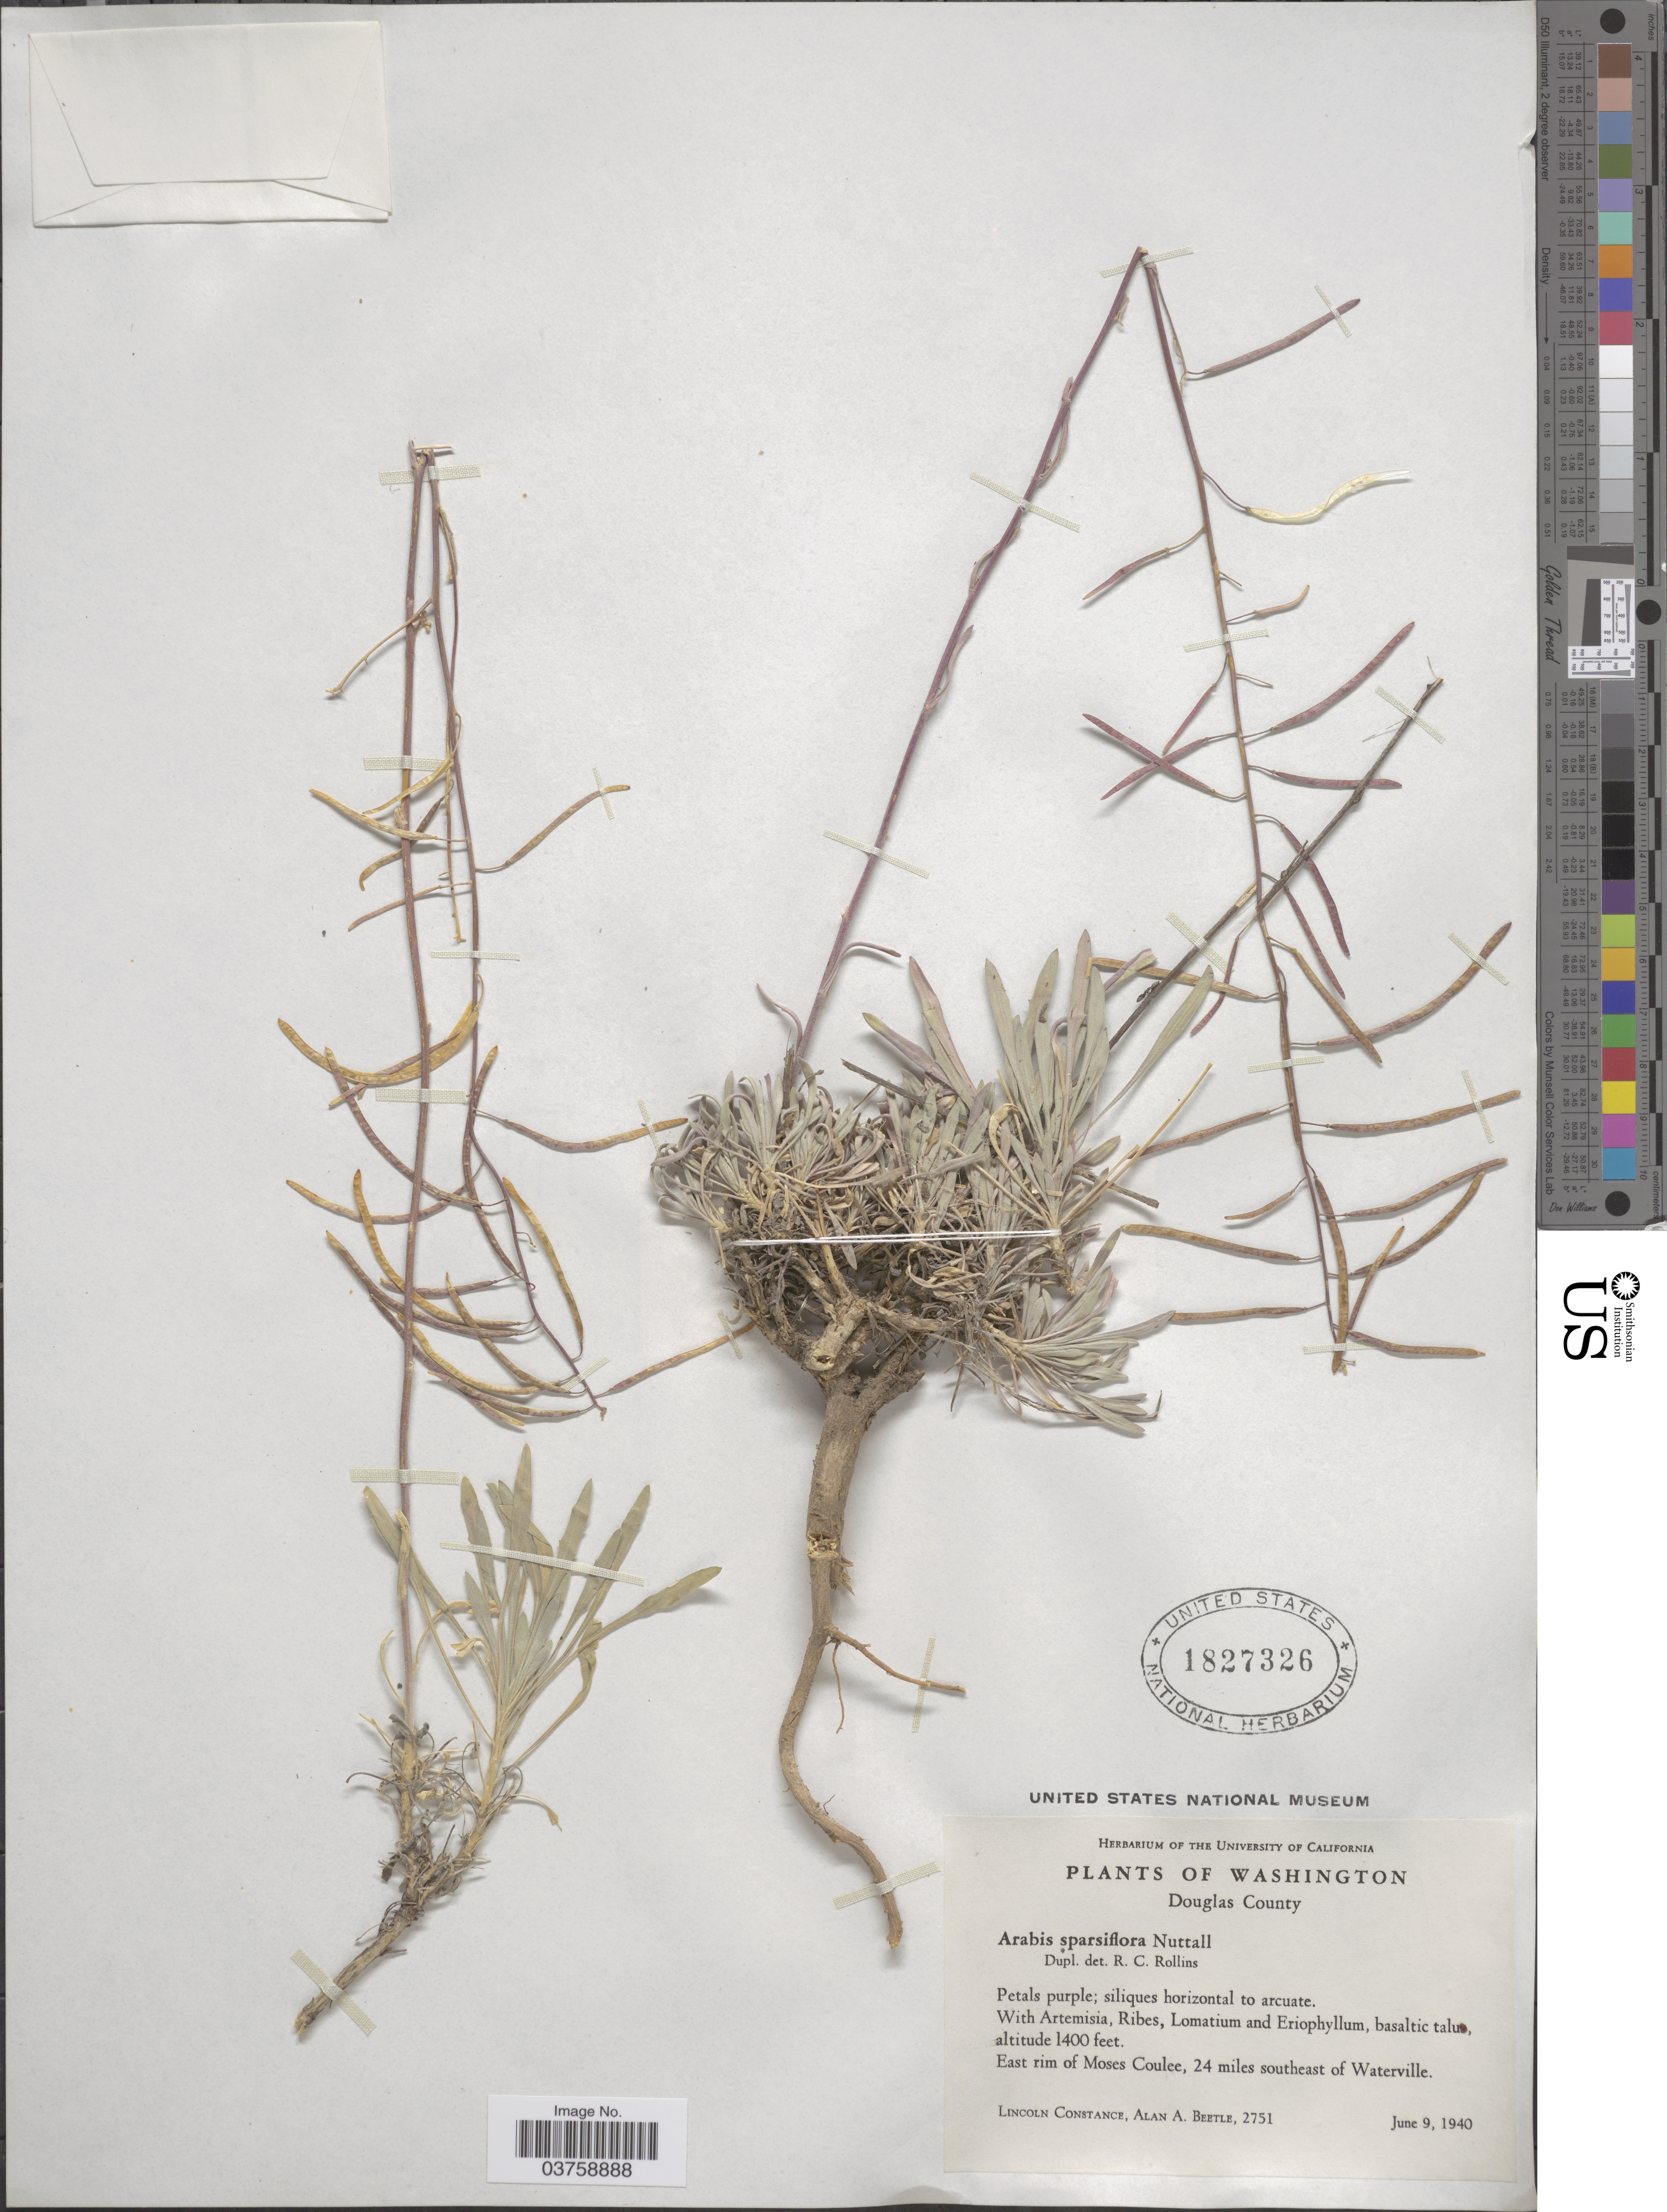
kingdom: Plantae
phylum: Tracheophyta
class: Magnoliopsida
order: Brassicales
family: Brassicaceae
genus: Arabis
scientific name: Arabis sparsiflora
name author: Nutt.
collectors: L. Constance & A. A. Beetle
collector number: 2751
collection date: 1940-06-09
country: United States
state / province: Washington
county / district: Douglas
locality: Douglas County. East rim of Moses Coulee, 24 miles southeast of Waterville.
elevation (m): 427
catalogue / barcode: US 1827326